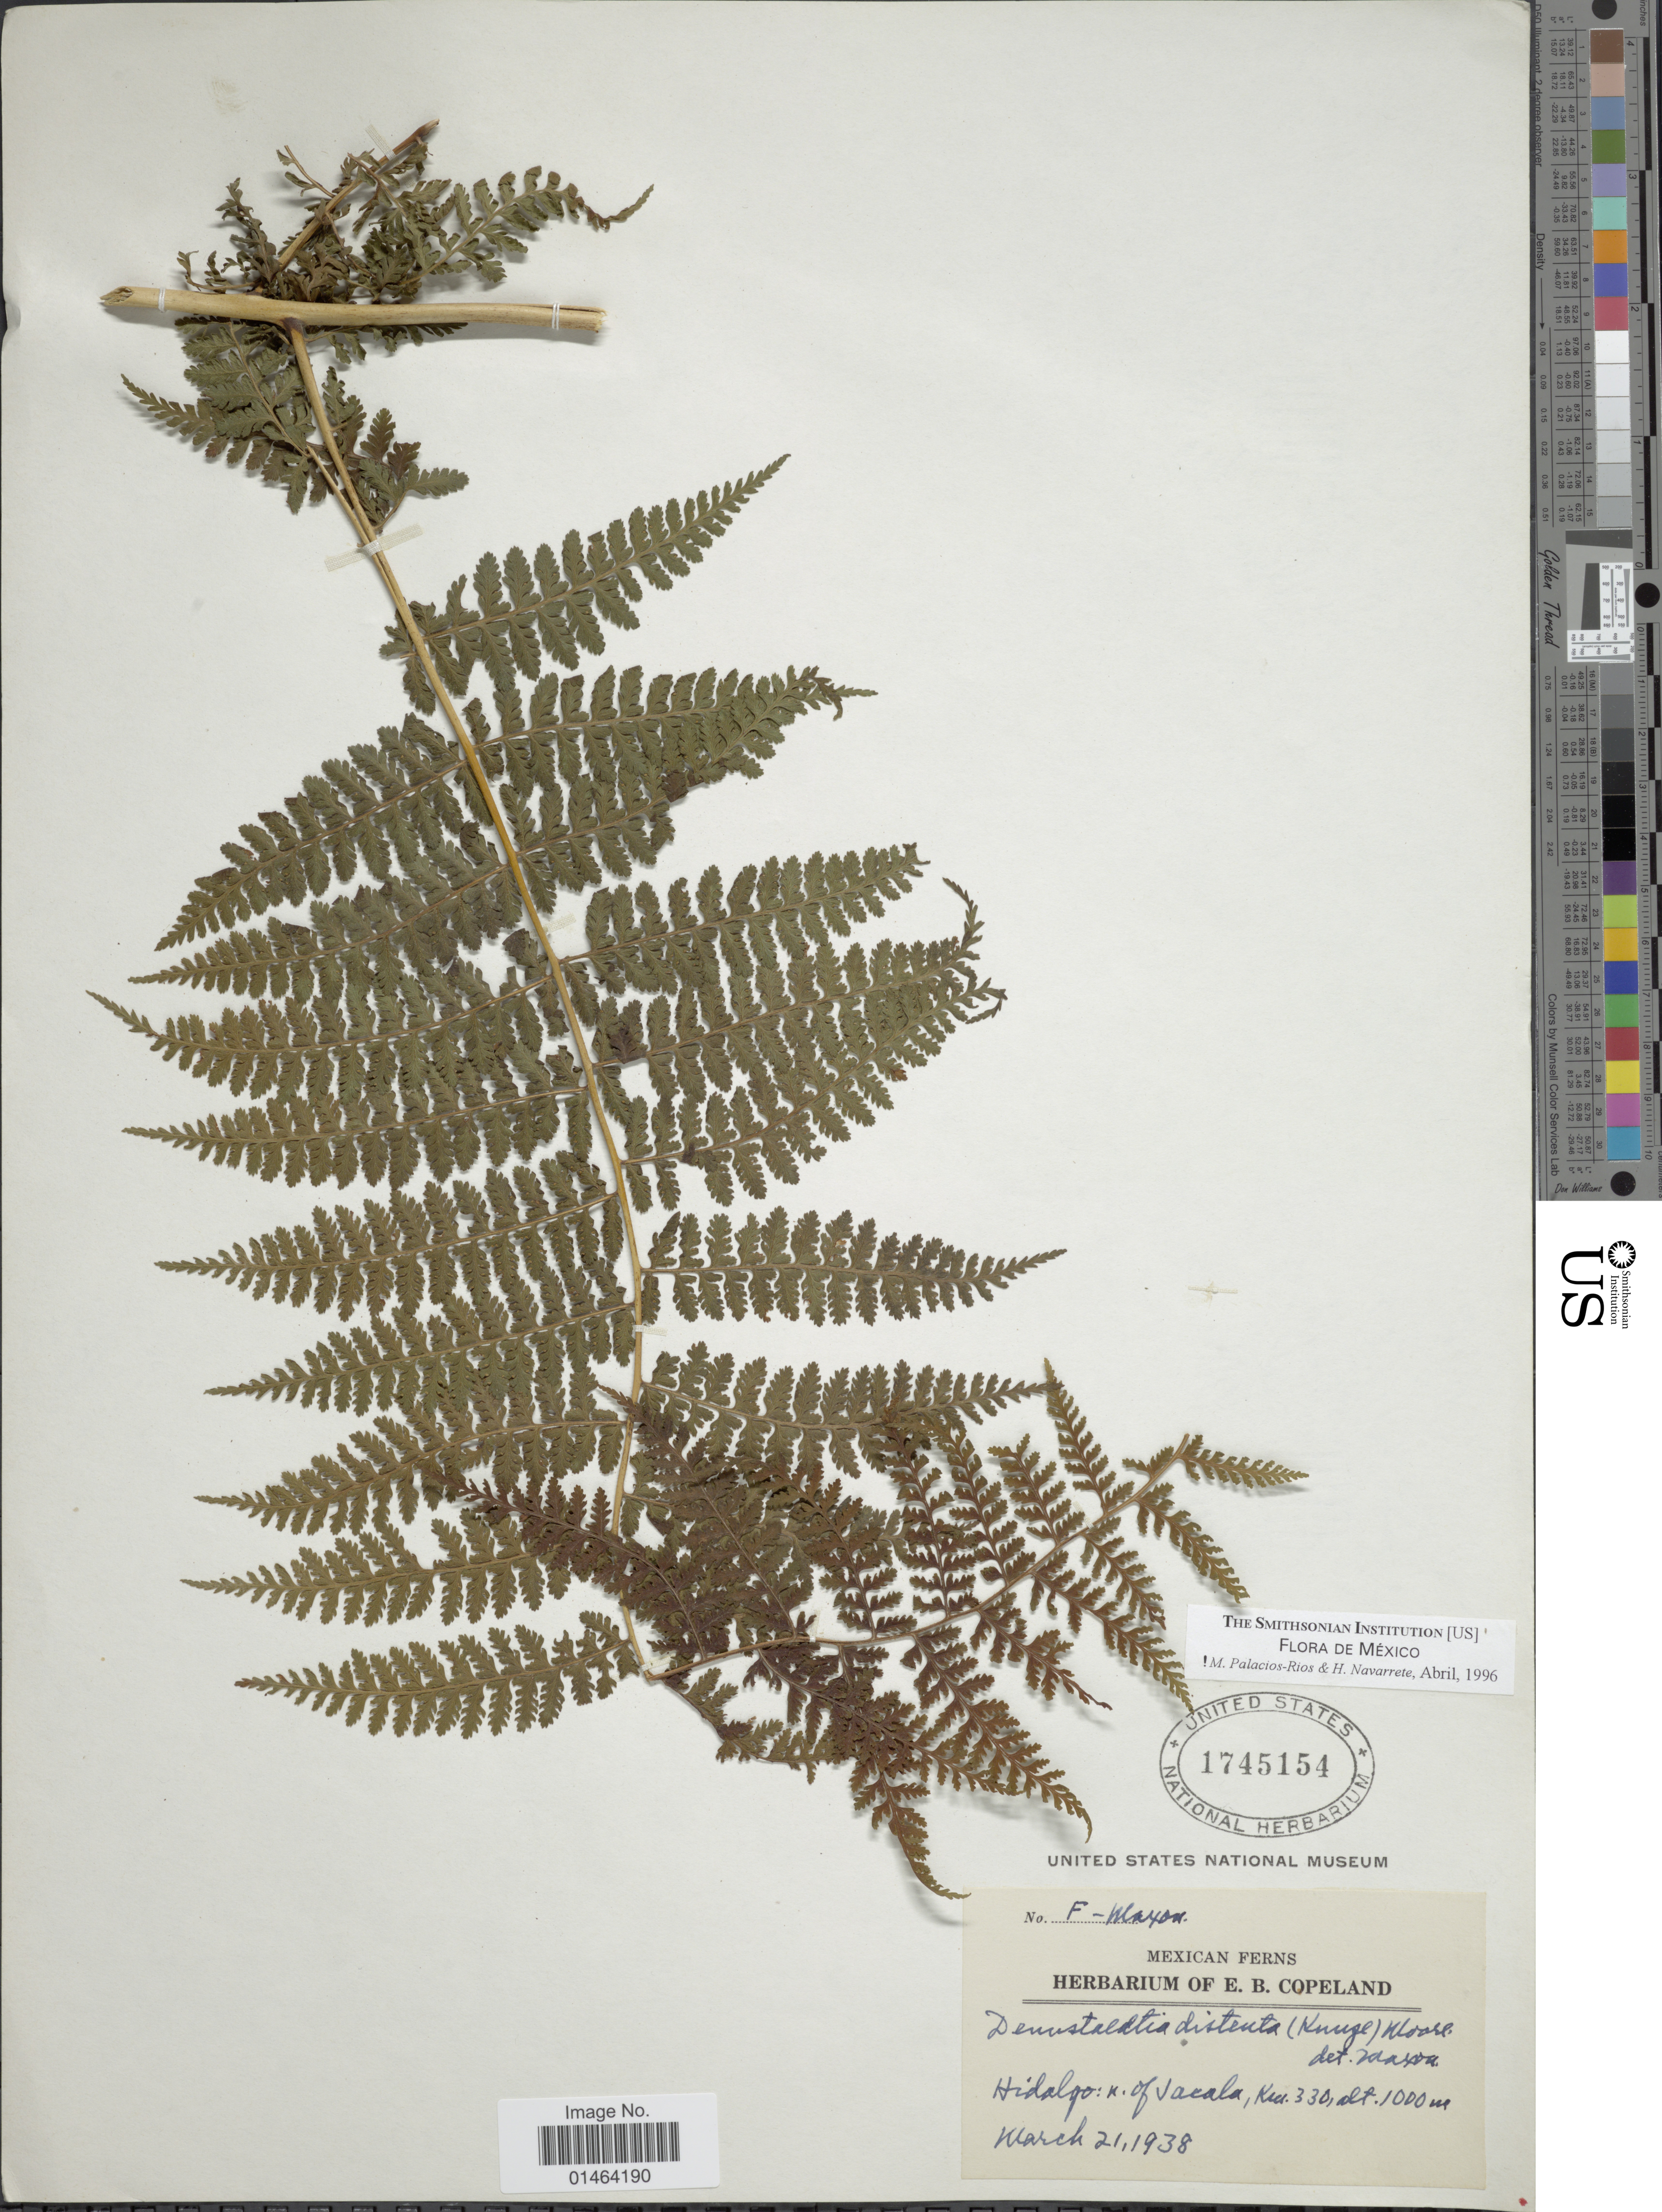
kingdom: Plantae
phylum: Tracheophyta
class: Polypodiopsida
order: Polypodiales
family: Dennstaedtiaceae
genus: Dennstaedtia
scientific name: Dennstaedtia distenta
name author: (Kunze) T. Moore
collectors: ex herb. E. B. Copeland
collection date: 1938-03-21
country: Mexico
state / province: Hidalgo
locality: N. of Jacala, Km. 330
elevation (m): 1000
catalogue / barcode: US 1745154